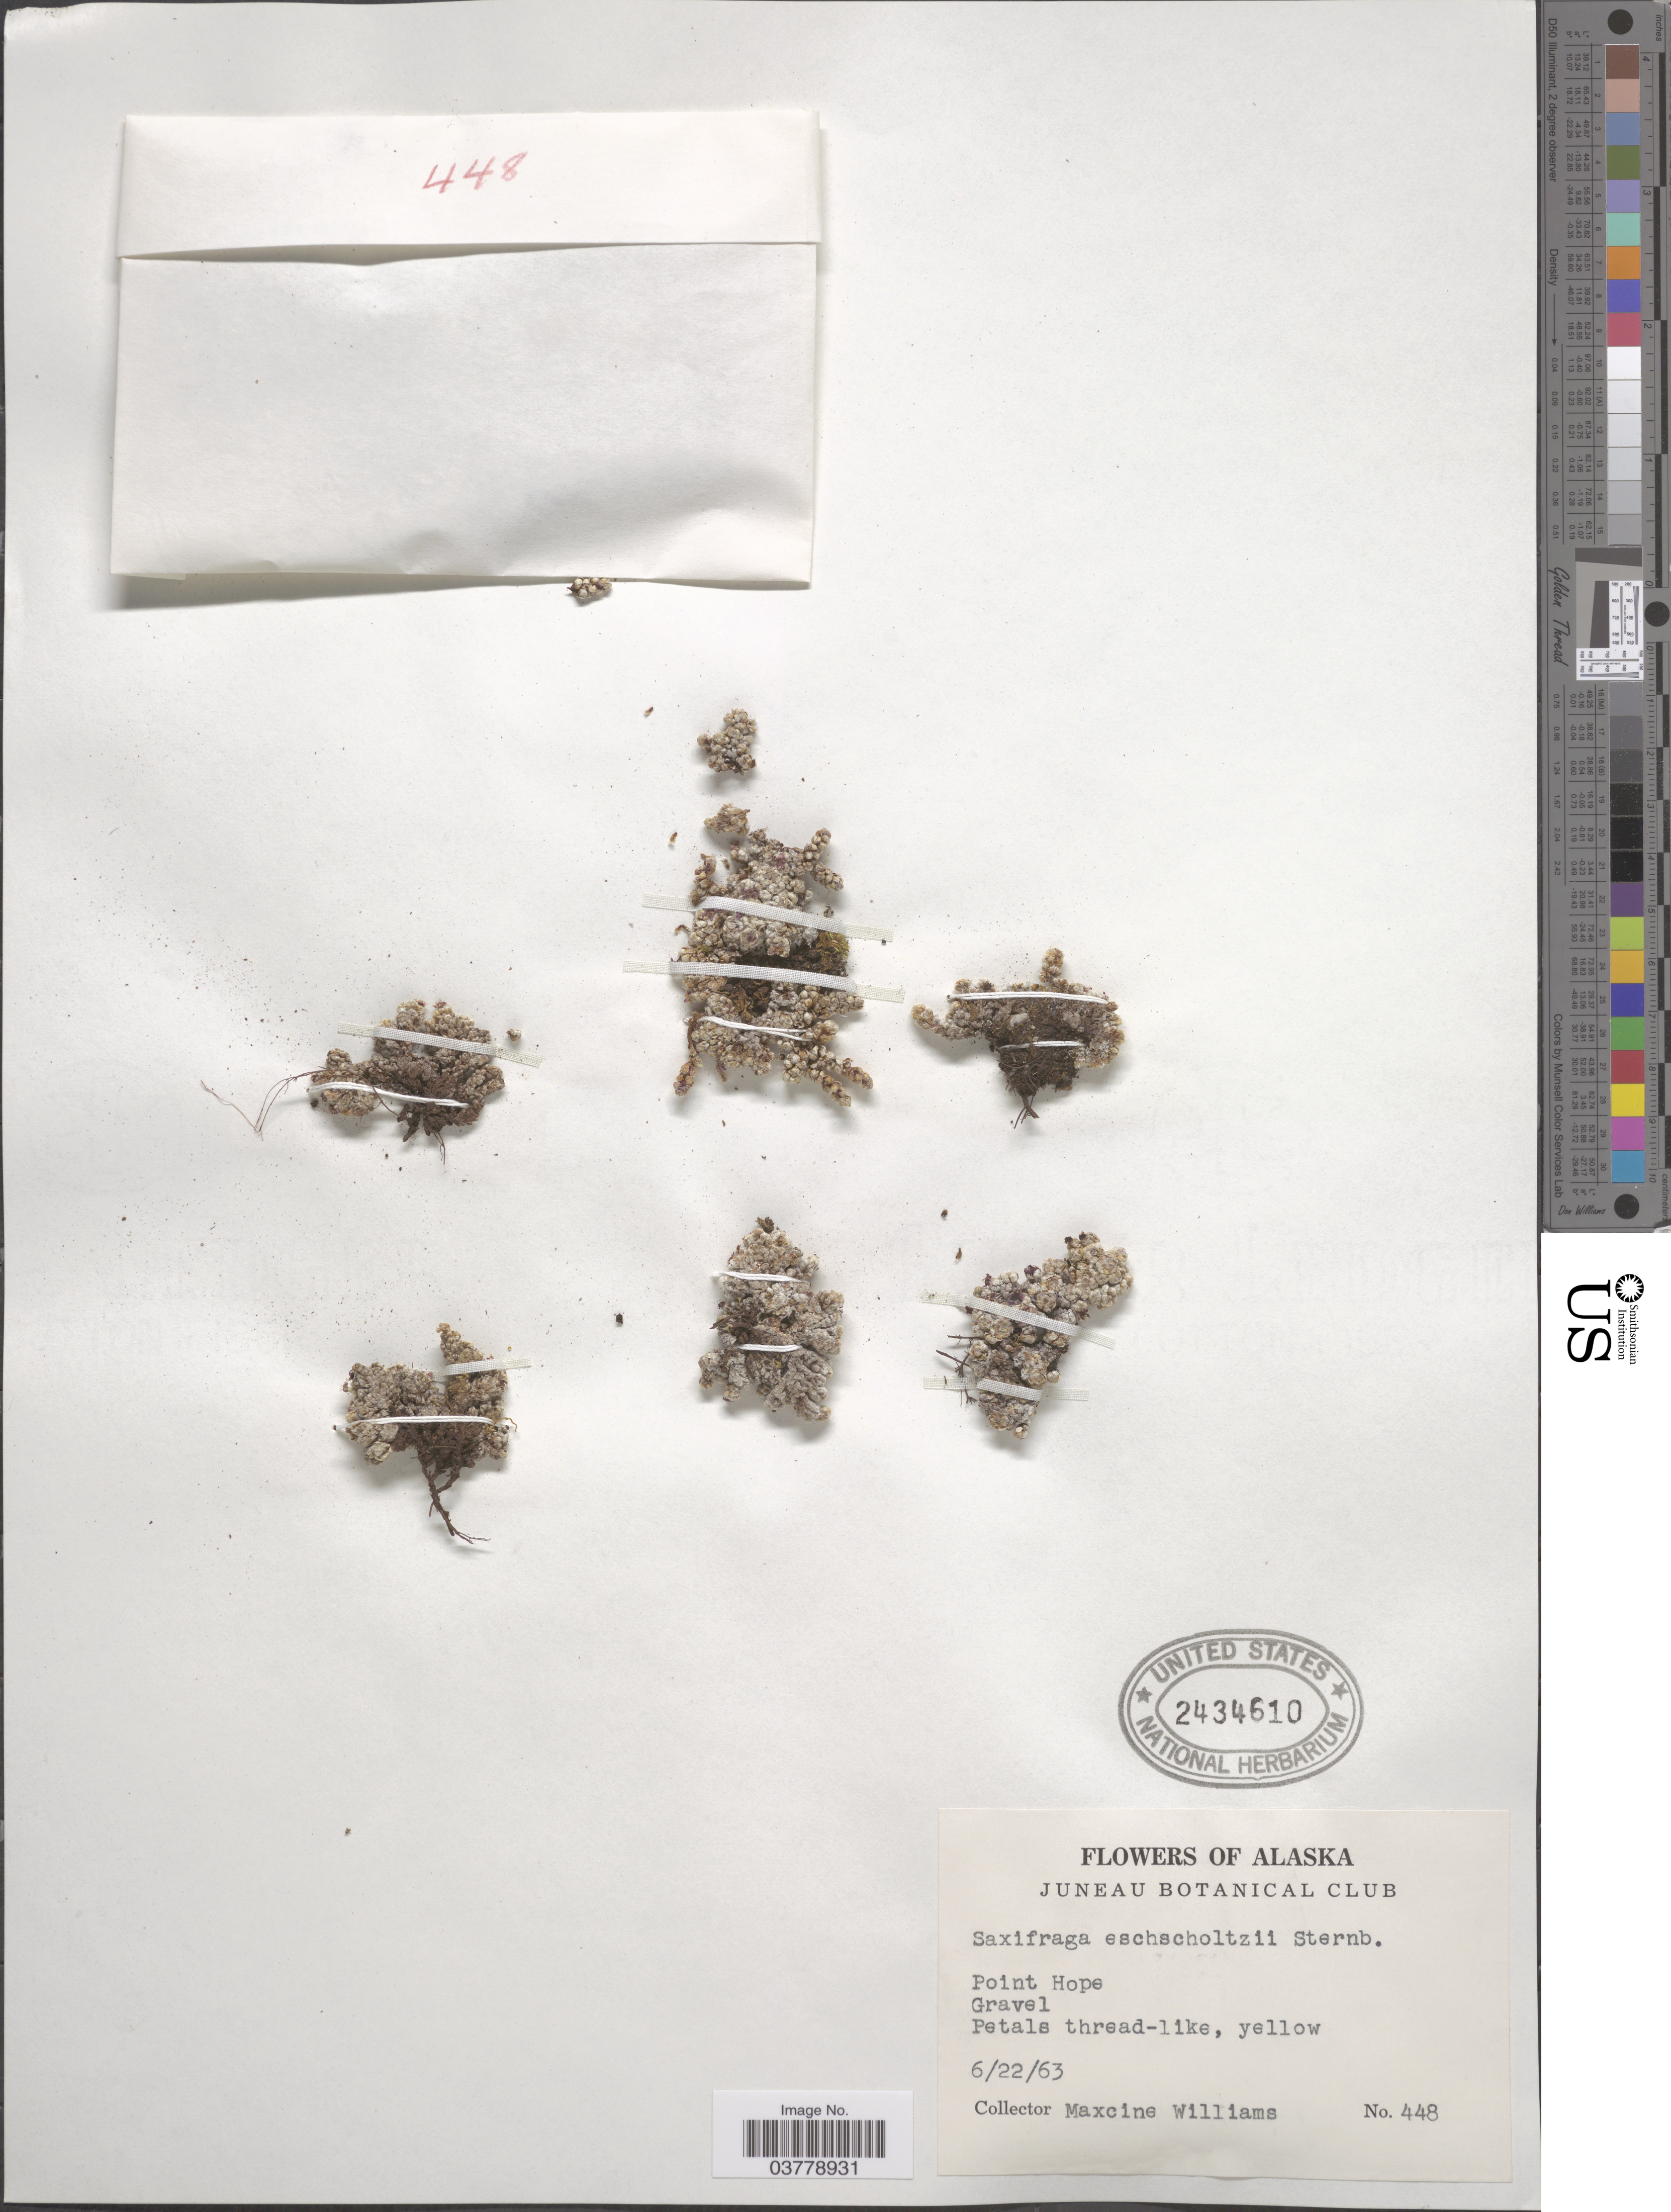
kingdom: Plantae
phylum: Tracheophyta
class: Magnoliopsida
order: Saxifragales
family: Saxifragaceae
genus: Saxifraga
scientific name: Saxifraga eschscholtzii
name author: Sternb.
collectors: M. Williams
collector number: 448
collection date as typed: Transcribed d/m/y: 22/6/63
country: United States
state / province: Alaska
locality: Juneau Botanical Club? Point Hope.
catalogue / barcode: US 2434610